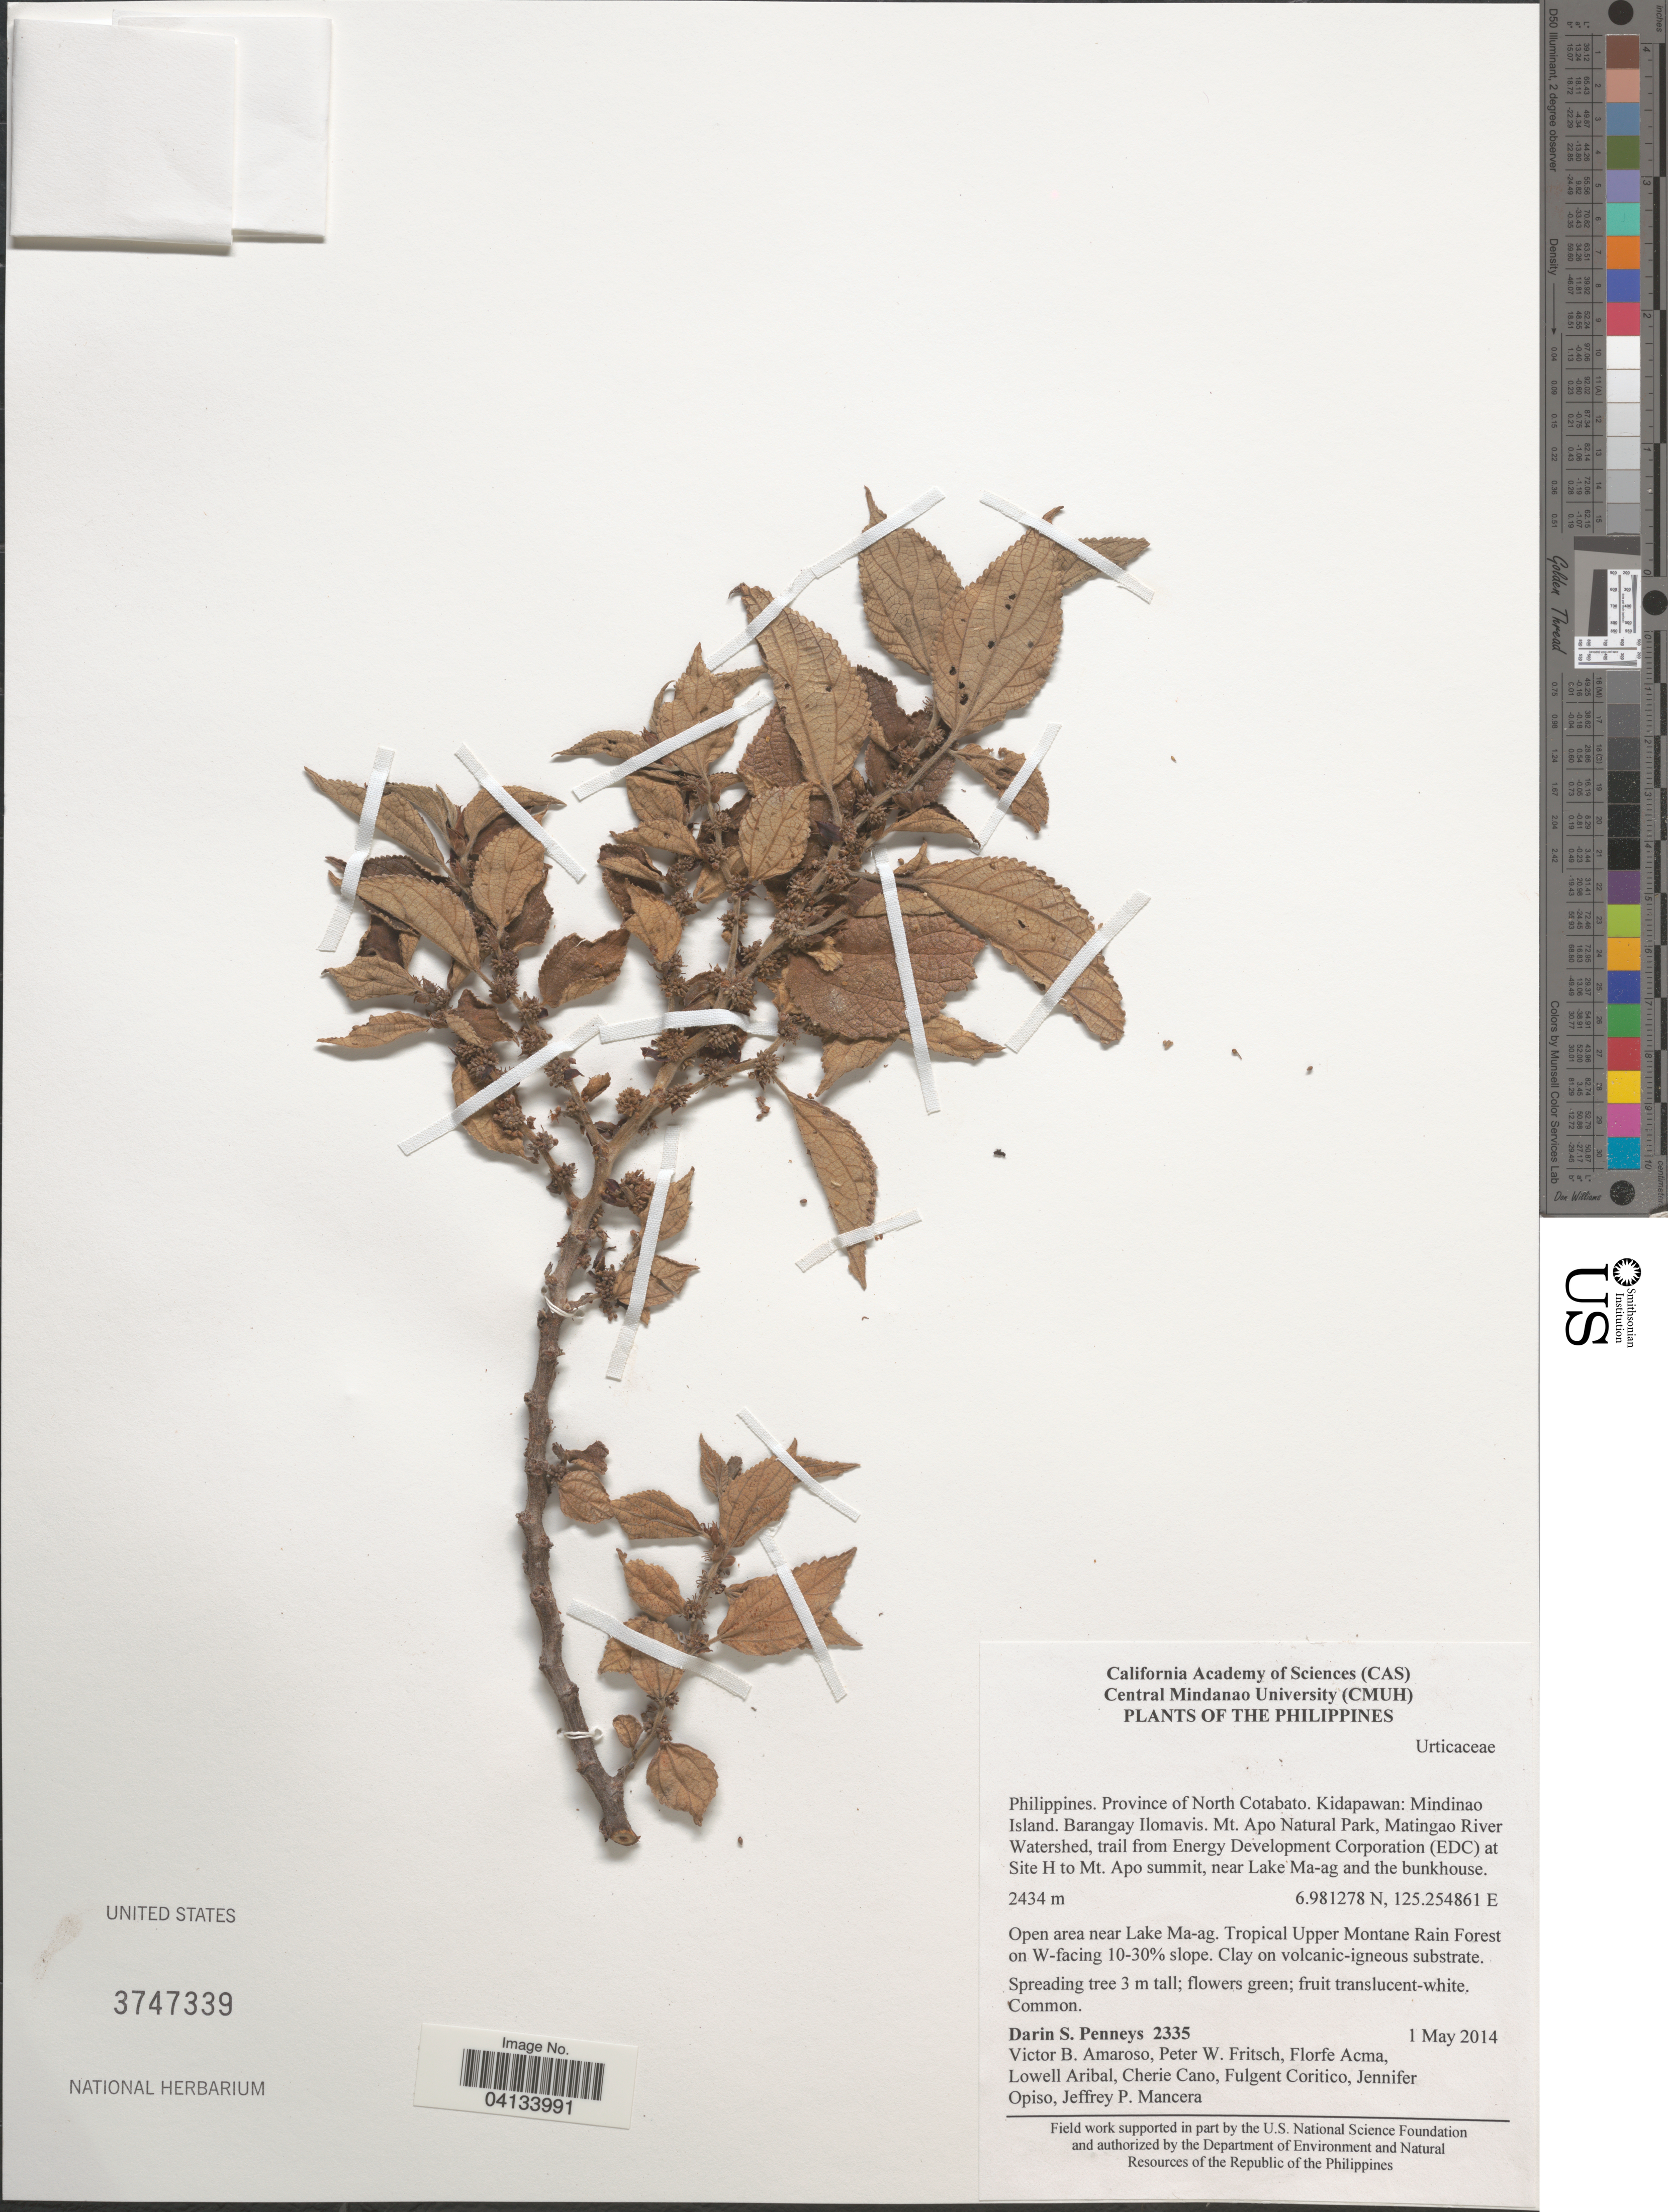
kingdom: Plantae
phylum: Tracheophyta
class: Magnoliopsida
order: Rosales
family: Urticaceae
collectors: D. S. Penneys, V. Amoroso, P. W. Fritsch, F. Acma & et al.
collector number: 2335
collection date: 2014-05-01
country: Philippines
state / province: Soccsksargen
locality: Province of North Cotabato. Kidapawan: Mindinao Island. Barangay Ilomavis. Mt. Apo Natural Park, Matingao River Watershed, trail from Energy Development Corporation (EDC) at Site H to Mt. Apo summit, near Lake Ma-ag and the bunkhouse. Open area near Lake Ma-ag. Tropical Upper Montane Rain Forest on W-facing 10-30% slope.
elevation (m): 2434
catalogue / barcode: US 3747339